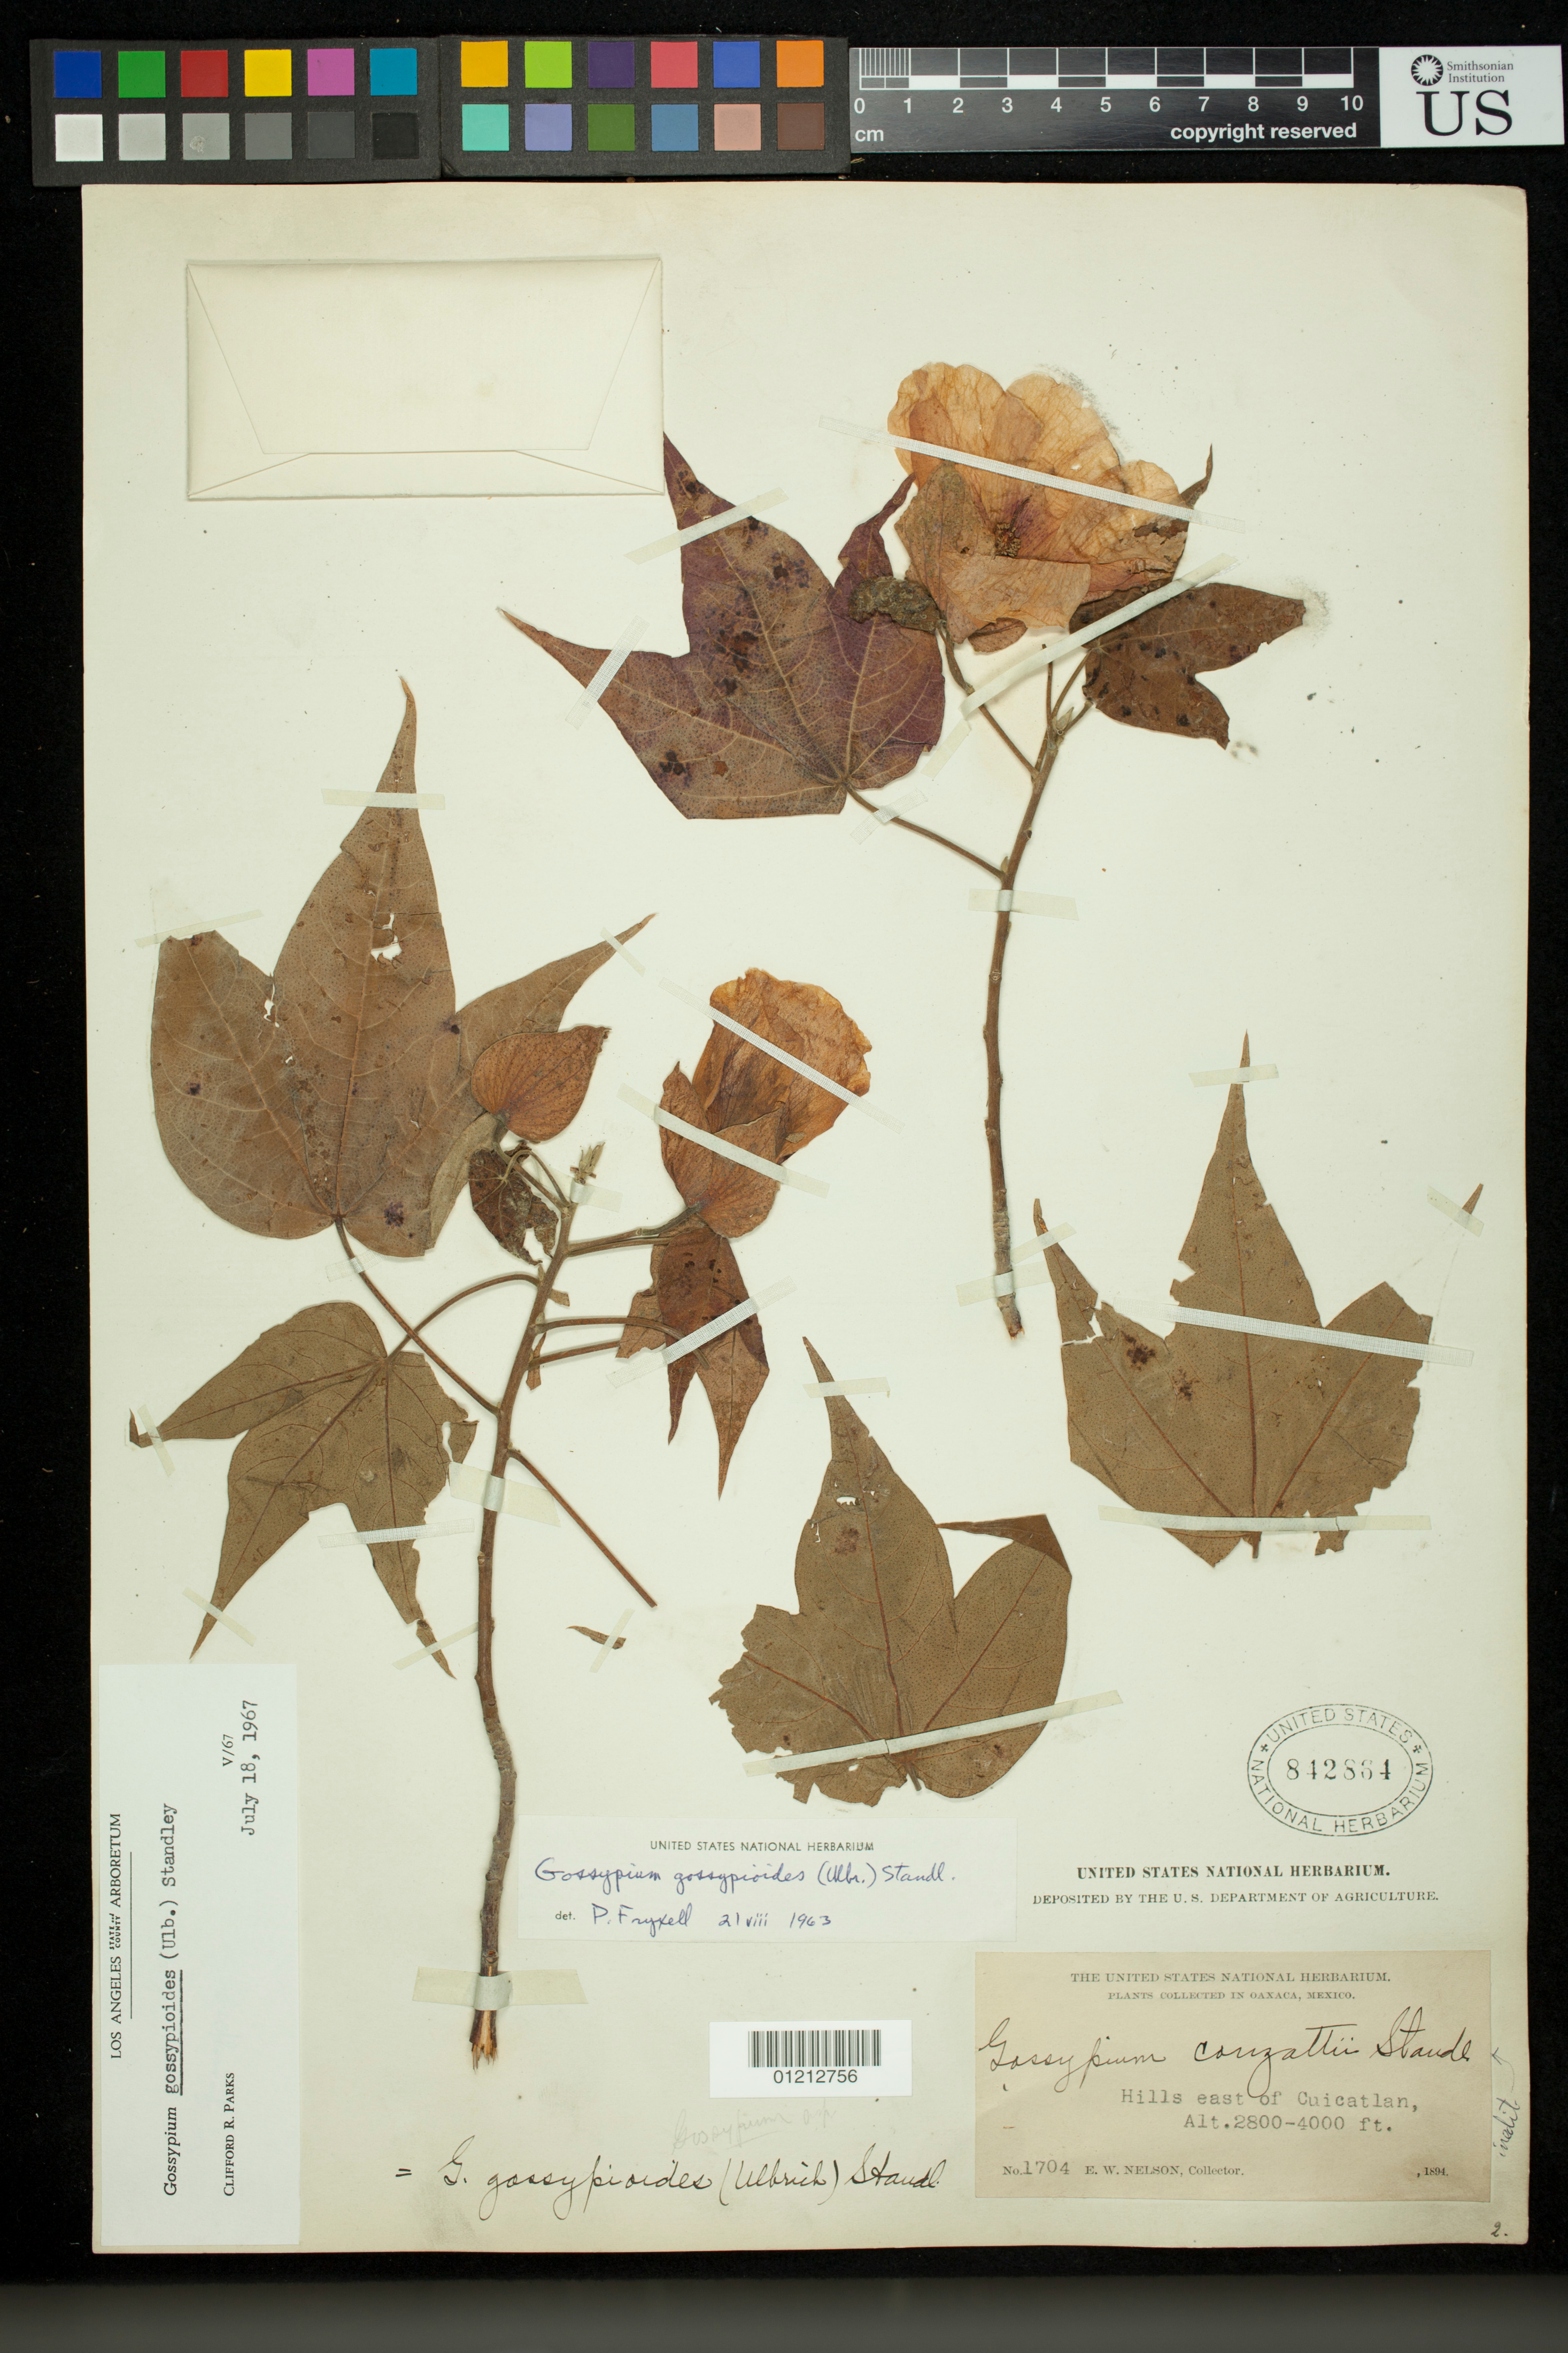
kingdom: Plantae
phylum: Tracheophyta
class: Magnoliopsida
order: Malvales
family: Malvaceae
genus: Gossypium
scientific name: Gossypium davidsonii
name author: Kellogg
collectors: E. W. Nelson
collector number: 1704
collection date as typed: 1894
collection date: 1894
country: Mexico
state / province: Oaxaca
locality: Hills east of Cuicatlan.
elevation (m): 853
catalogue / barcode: US 842864